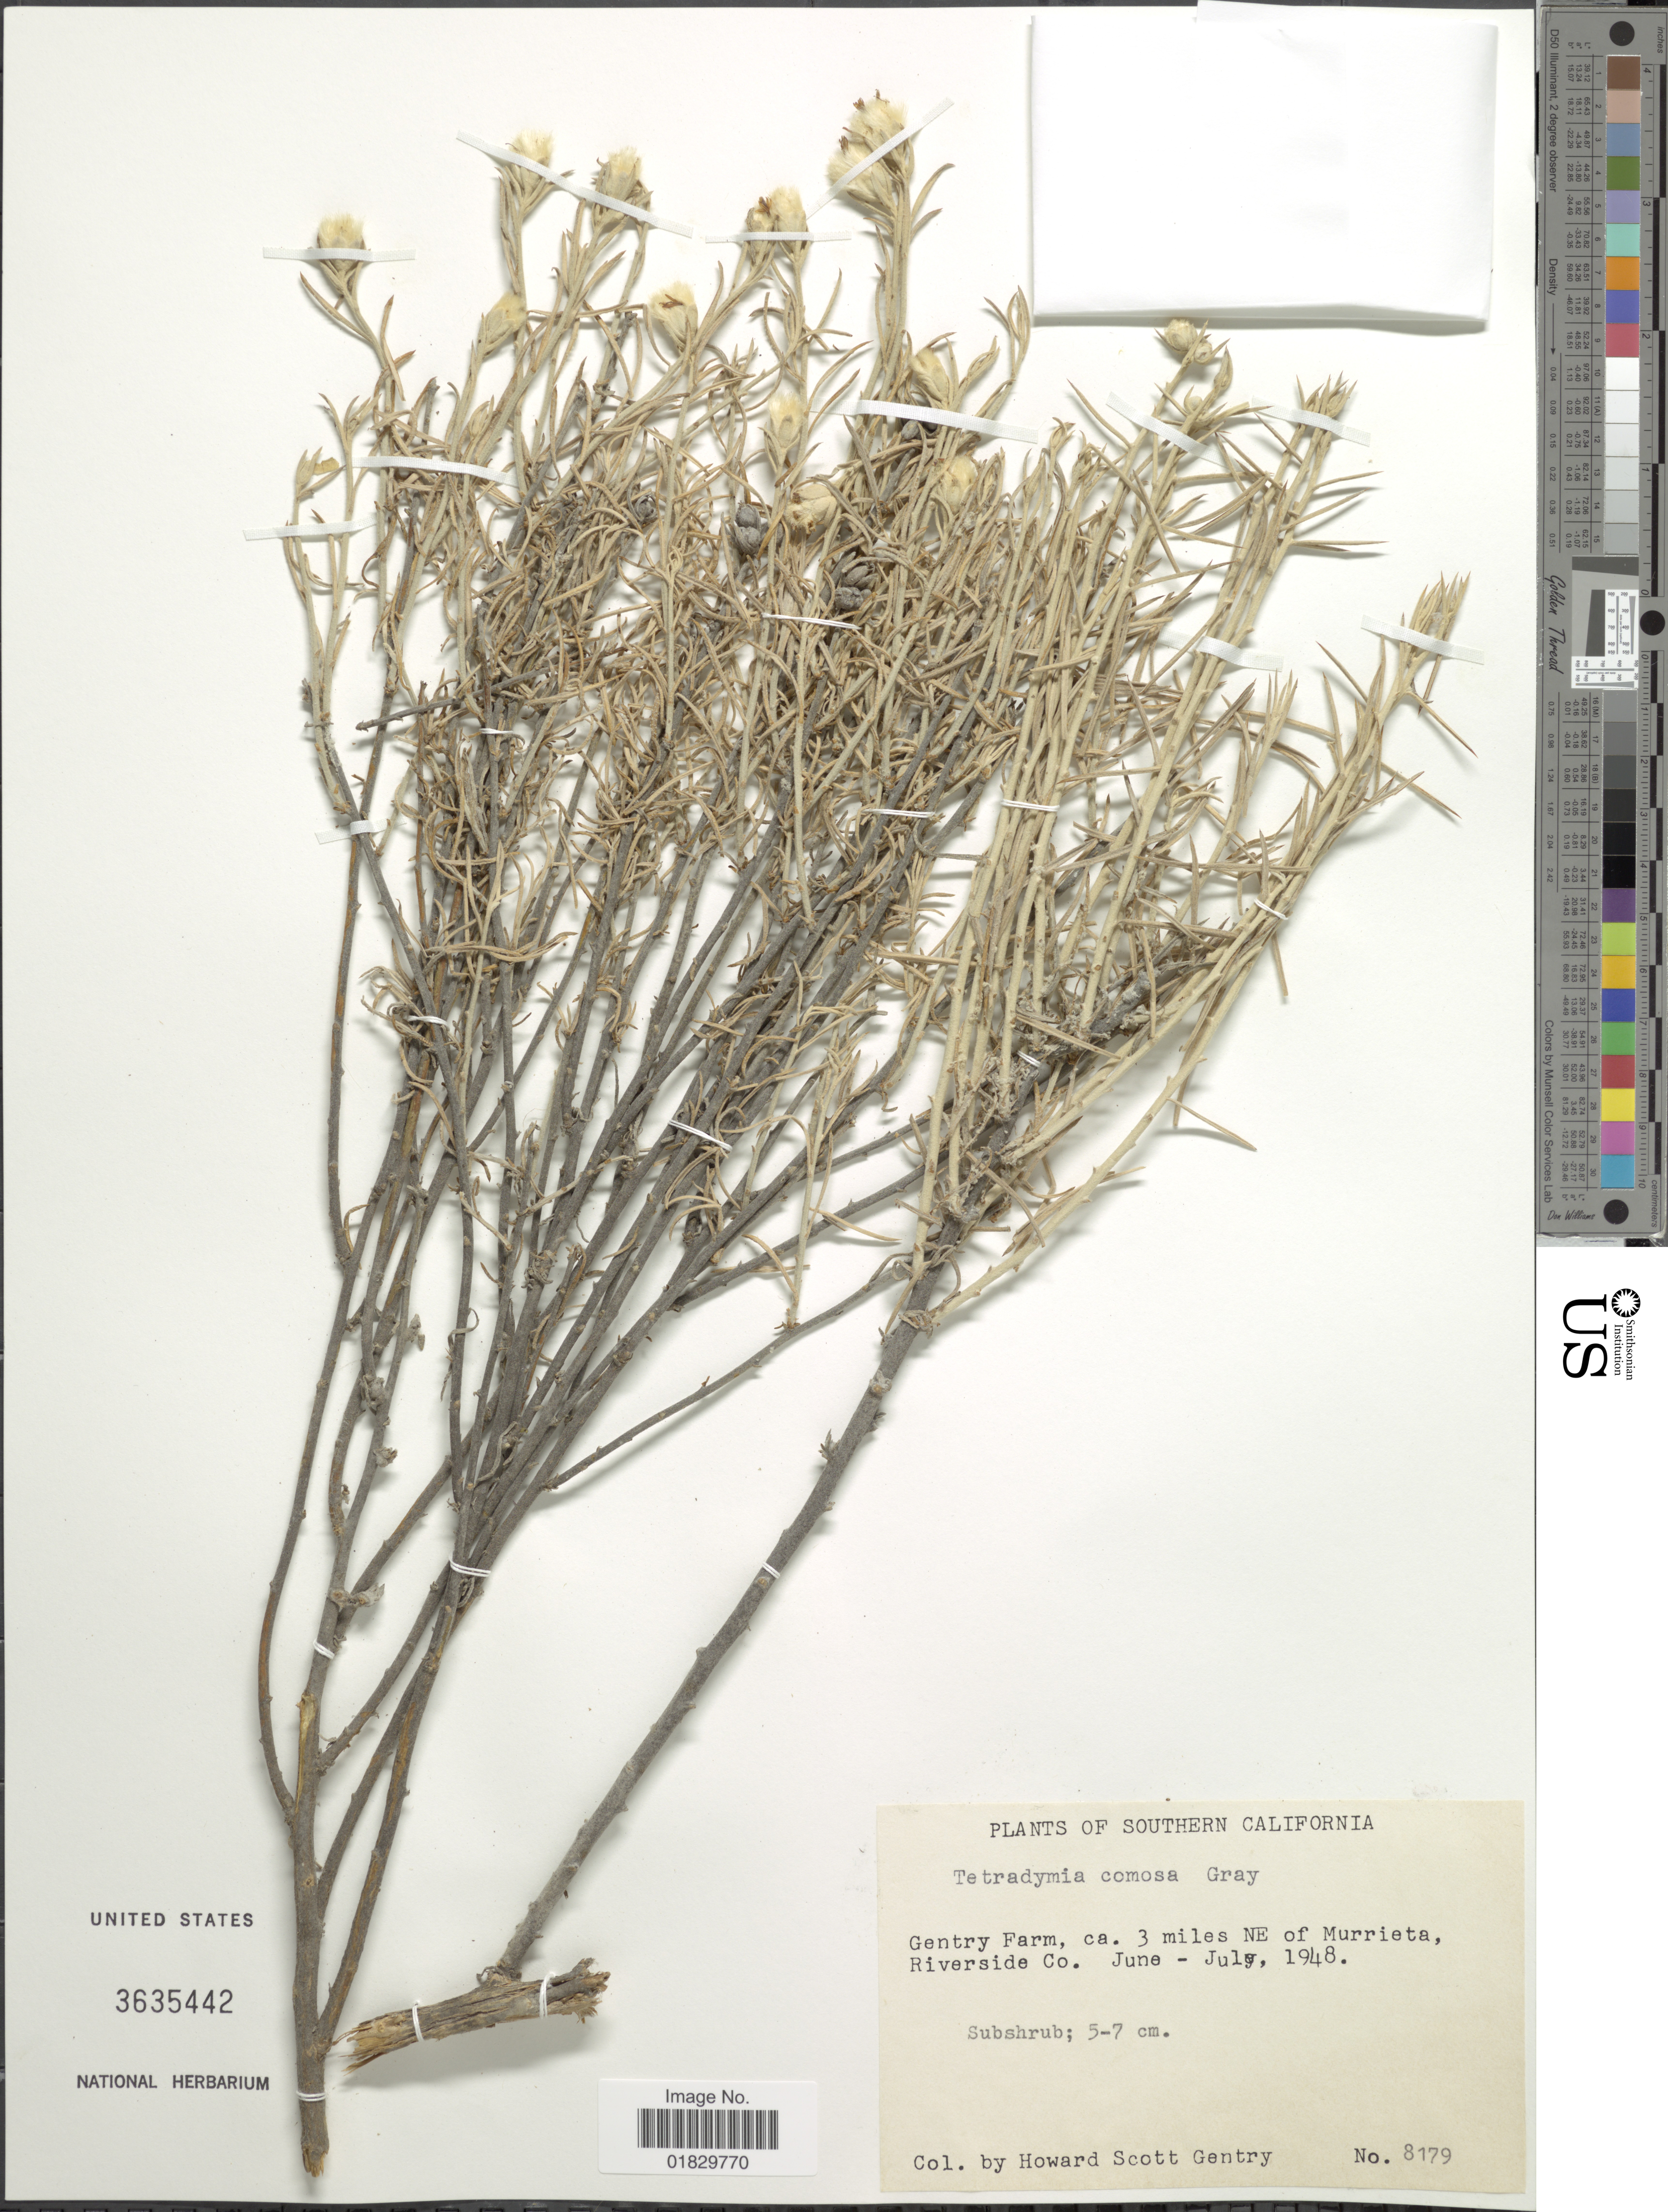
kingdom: Plantae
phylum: Tracheophyta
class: Magnoliopsida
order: Asterales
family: Asteraceae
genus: Tetradymia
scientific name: Tetradymia comosa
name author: A. Gray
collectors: H. S. Gentry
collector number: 8179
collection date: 1948-06/1948-07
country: United States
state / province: California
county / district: Riverside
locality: Southern California. Gentry Farm, ca. 3 miles NE of Murrieta, Riverside Co.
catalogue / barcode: US 3635442